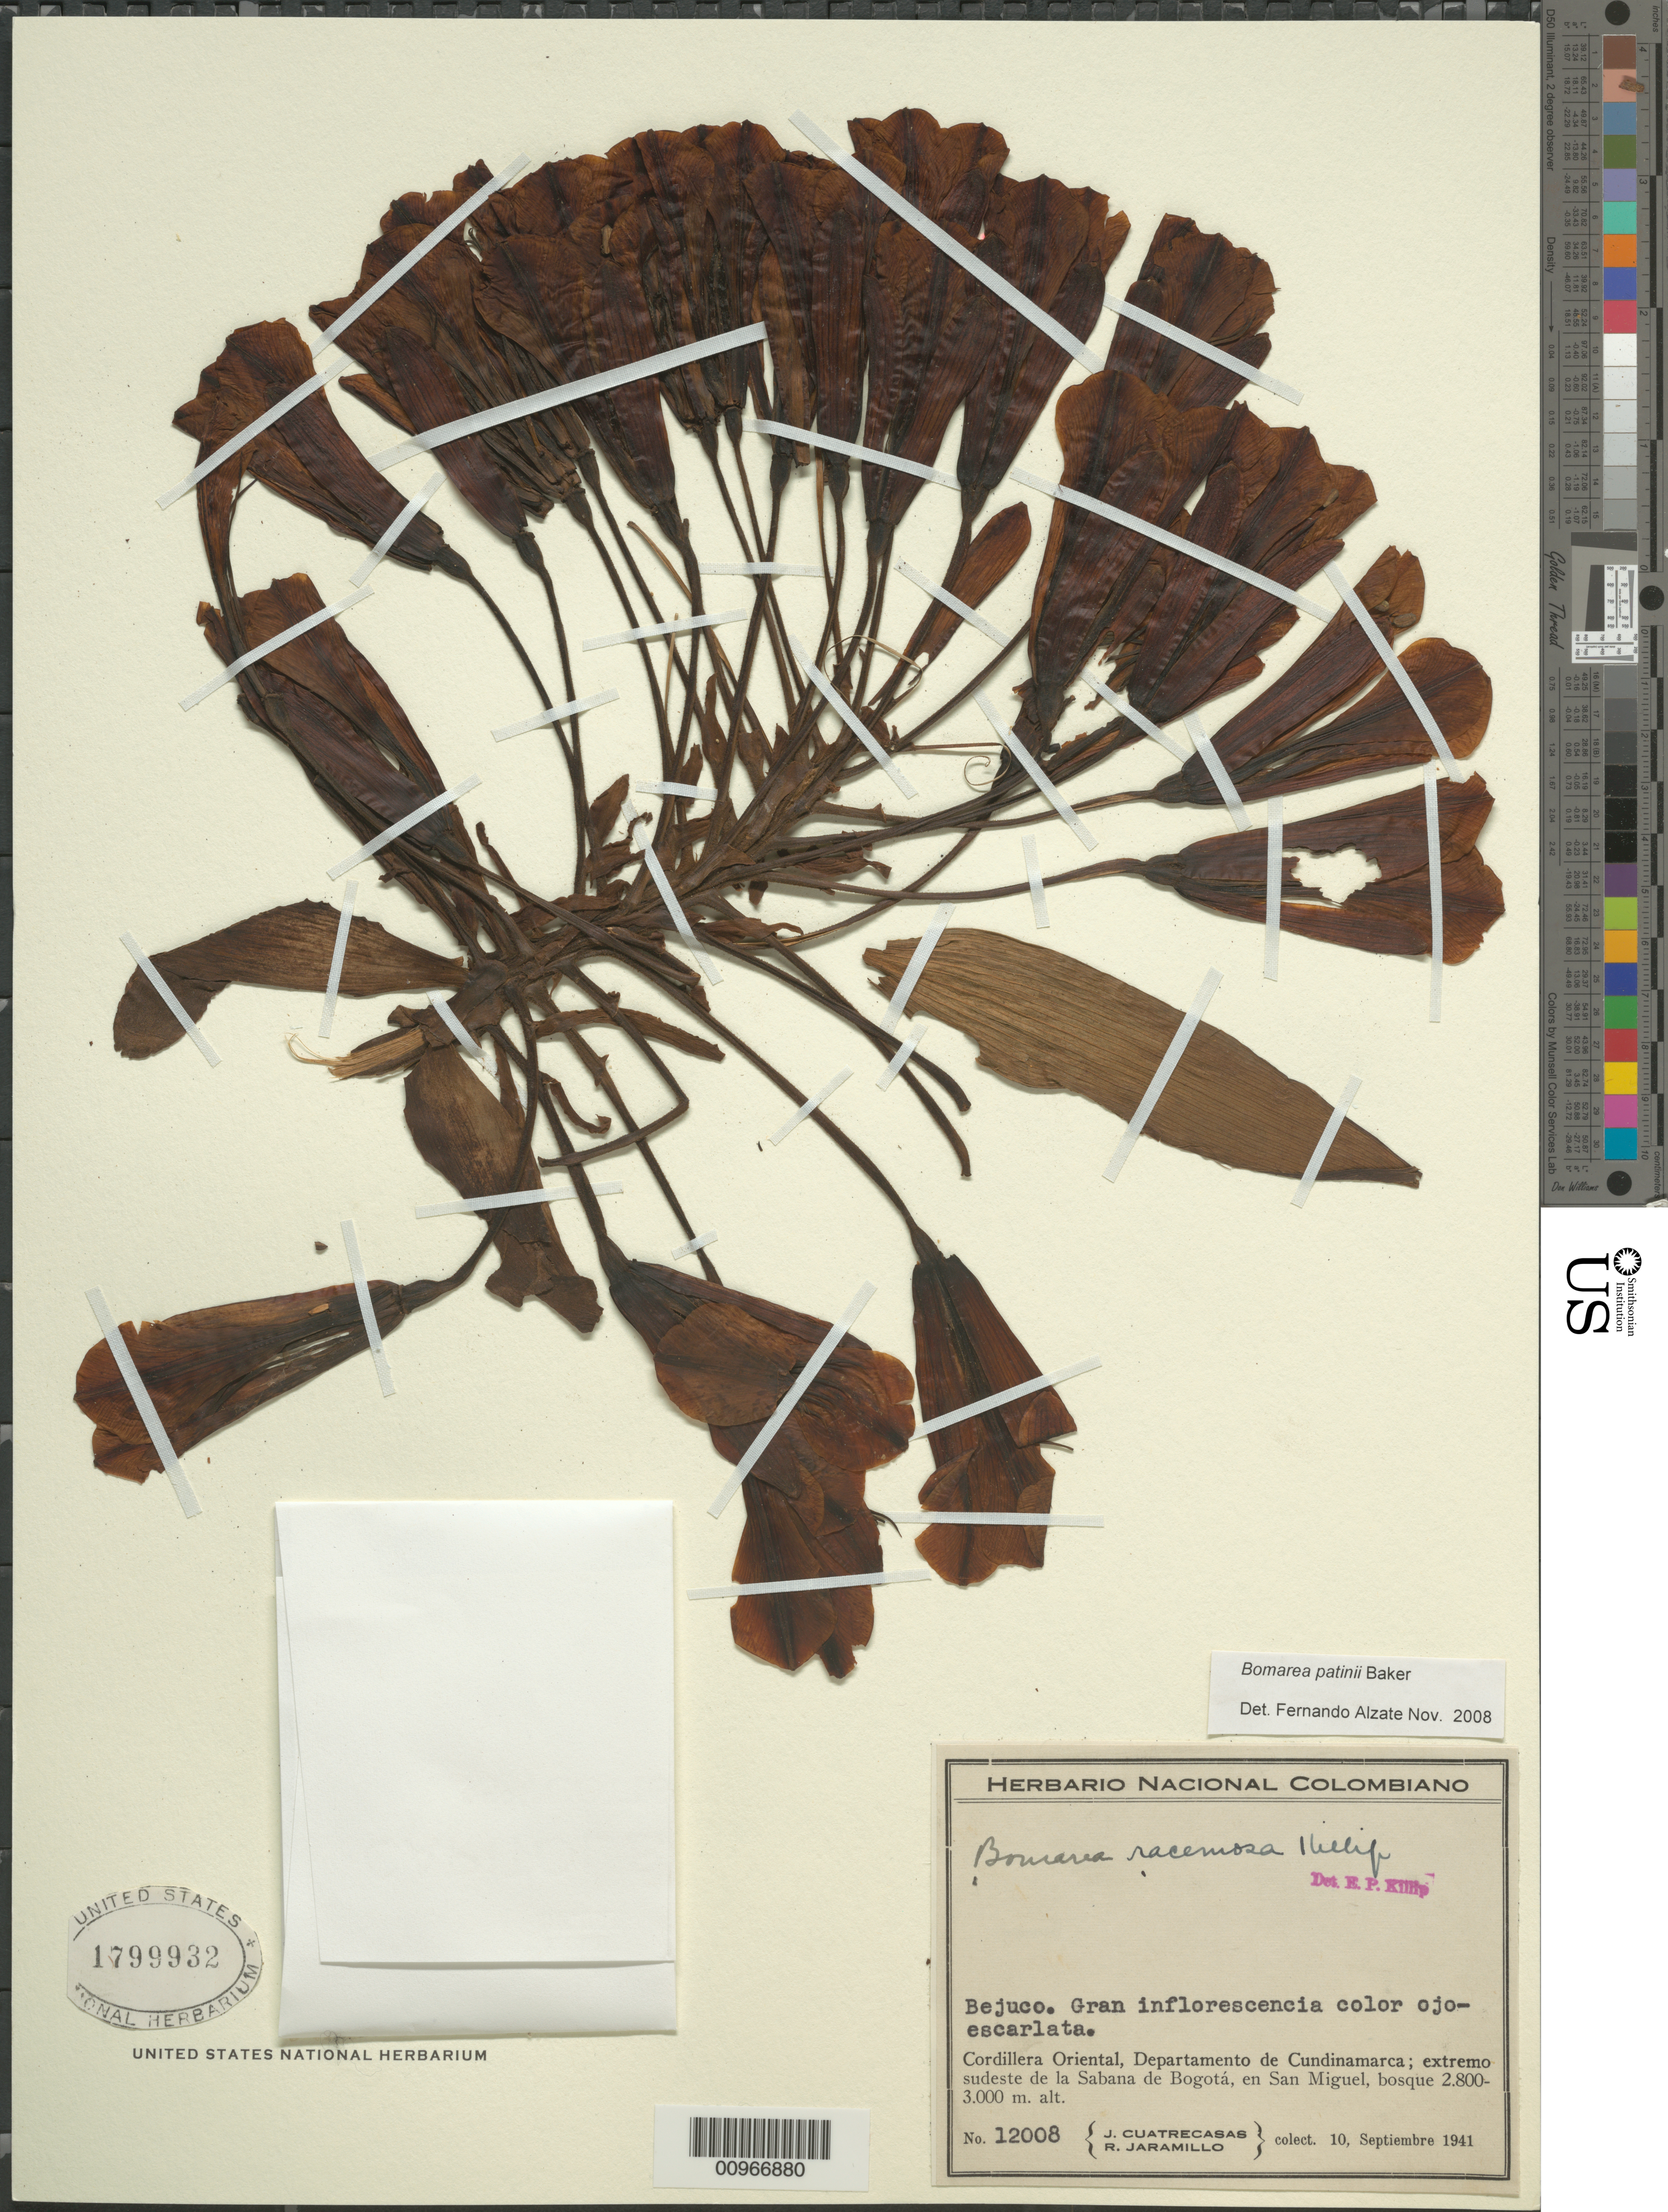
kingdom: Plantae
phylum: Tracheophyta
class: Liliopsida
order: Liliales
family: Alstroemeriaceae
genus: Bomarea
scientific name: Bomarea patinii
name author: Baker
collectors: J. Cuatrecasas & R. Jaramillo M.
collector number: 12008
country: Colombia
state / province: Cundinamarca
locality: SE of la Sabana de Bogota, en San Miguel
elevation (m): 2800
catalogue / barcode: US 1799932